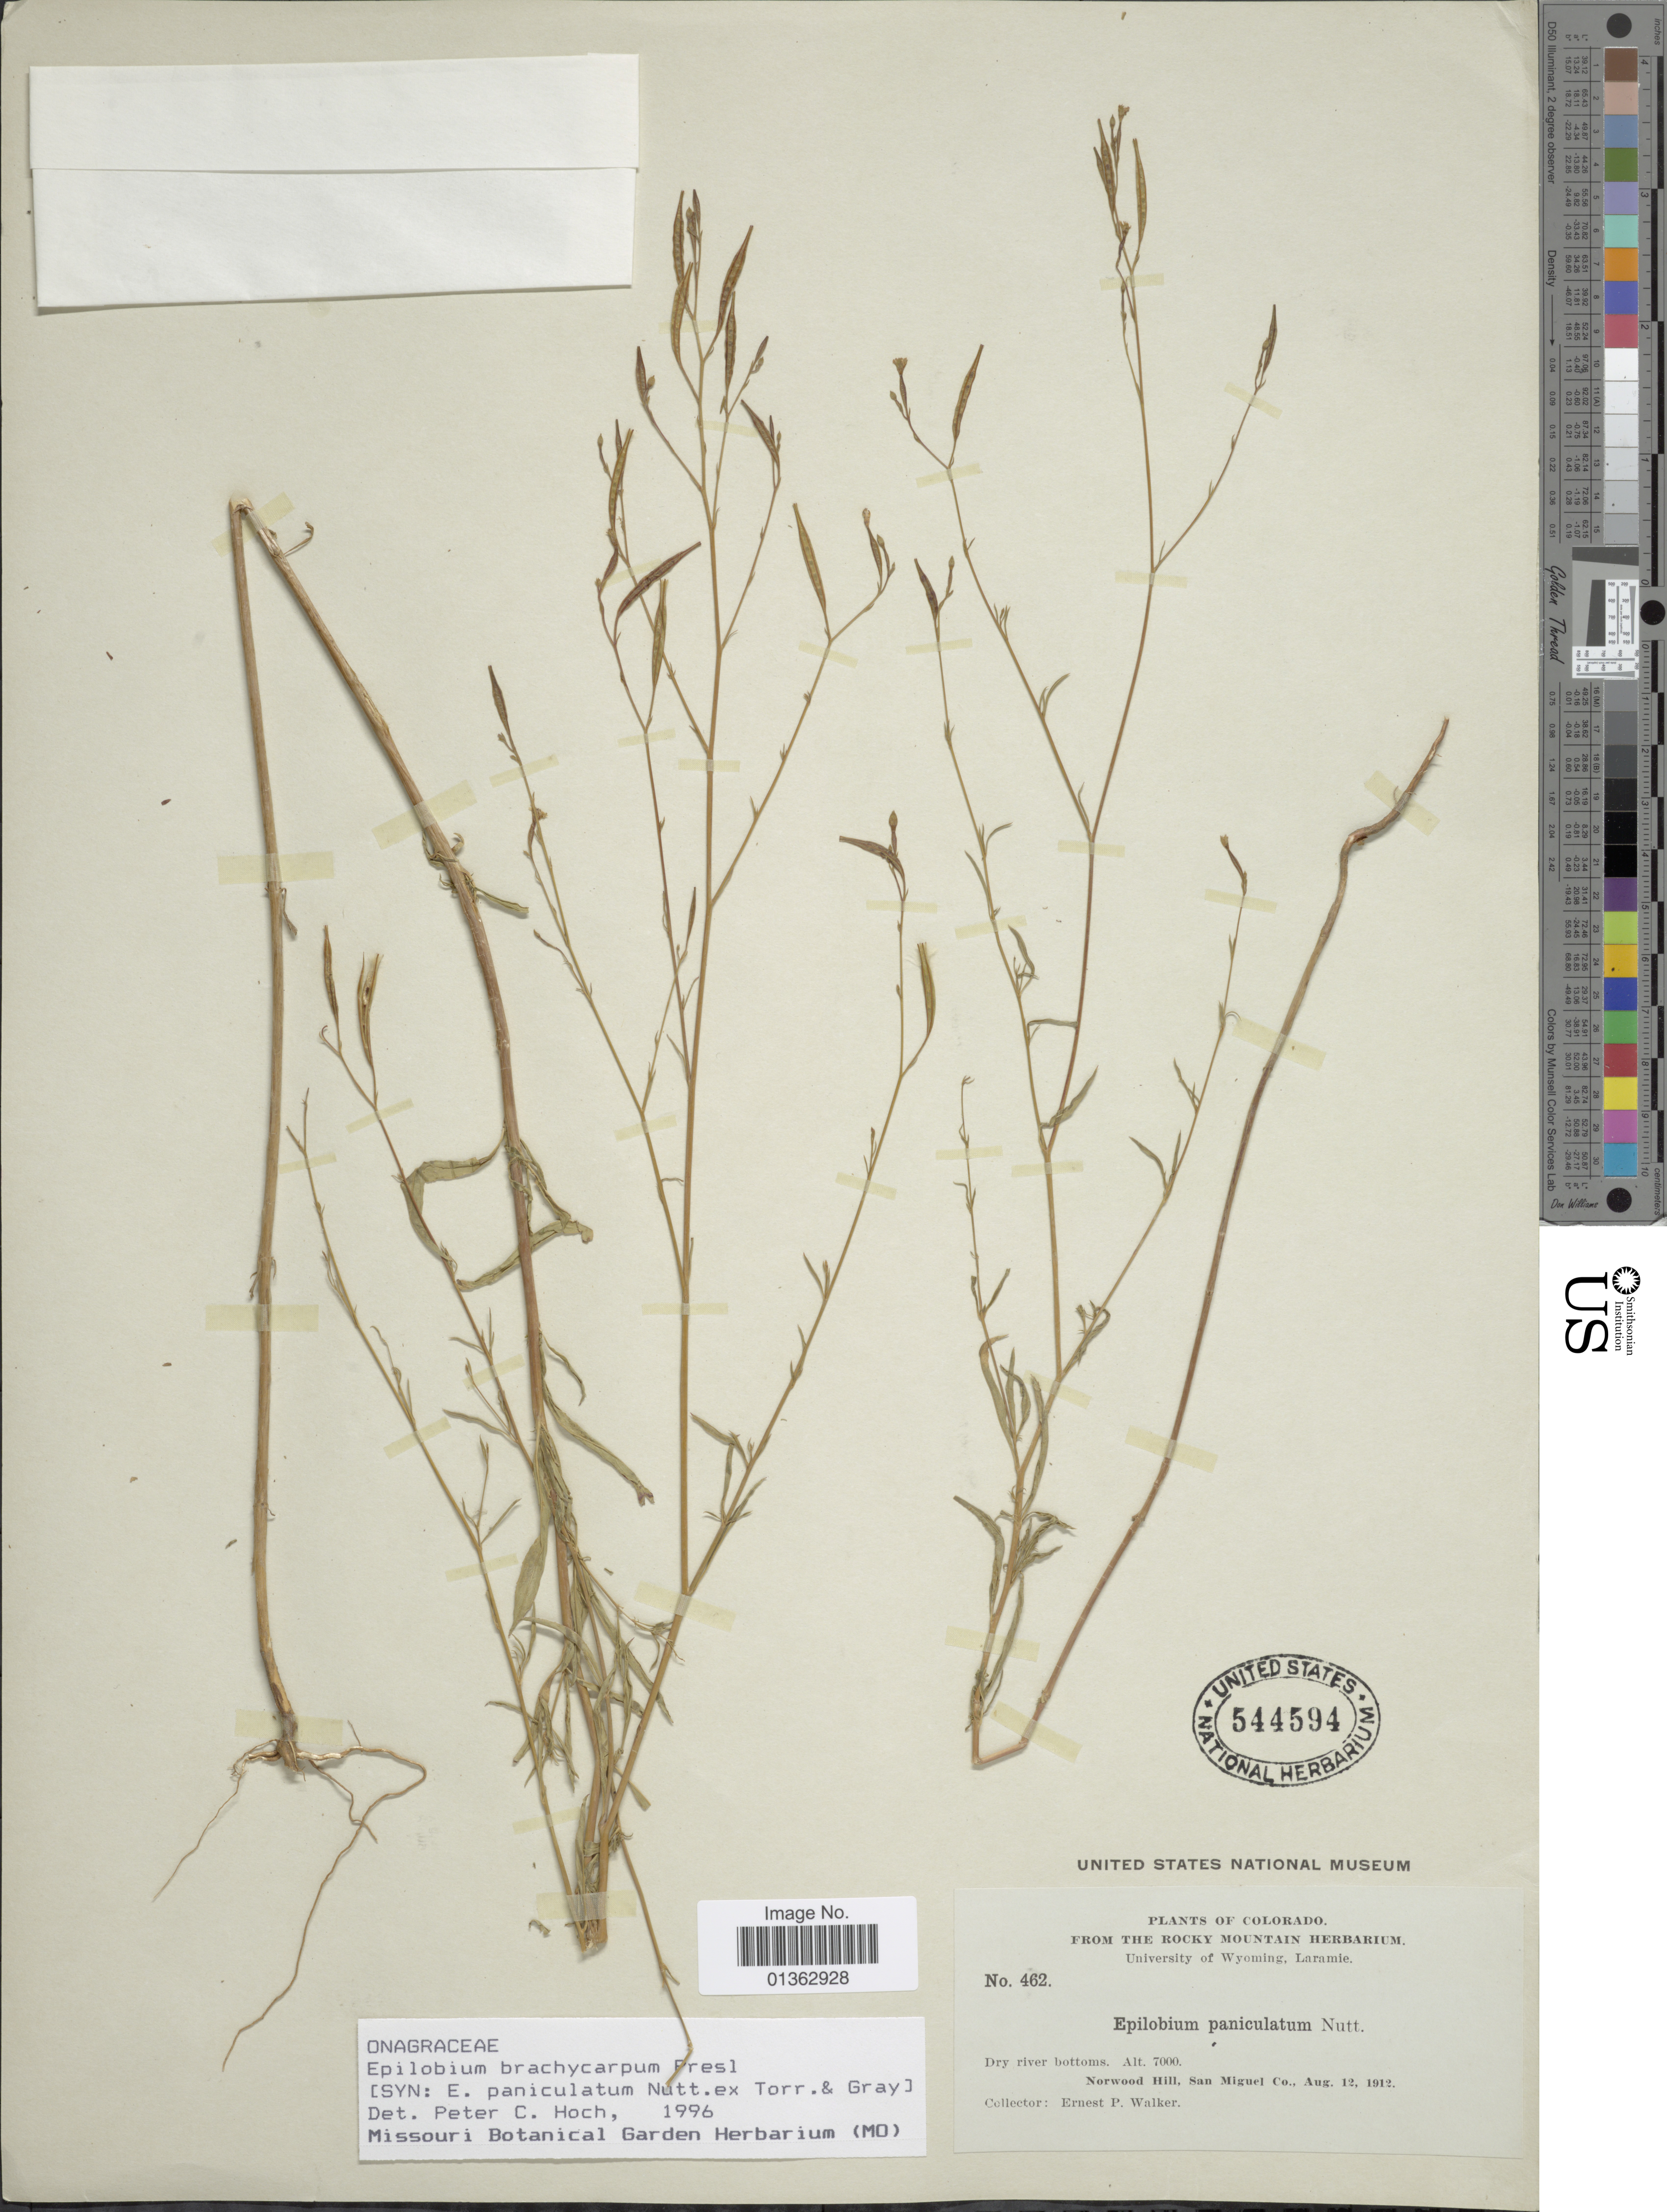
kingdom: Plantae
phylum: Tracheophyta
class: Magnoliopsida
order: Myrtales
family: Onagraceae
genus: Epilobium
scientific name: Epilobium brachycarpum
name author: C. Presl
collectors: E. P. Walker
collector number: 462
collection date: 1912-08-12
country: United States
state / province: Colorado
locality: Norwood Hill, San Miguel Co.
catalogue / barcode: US 544594